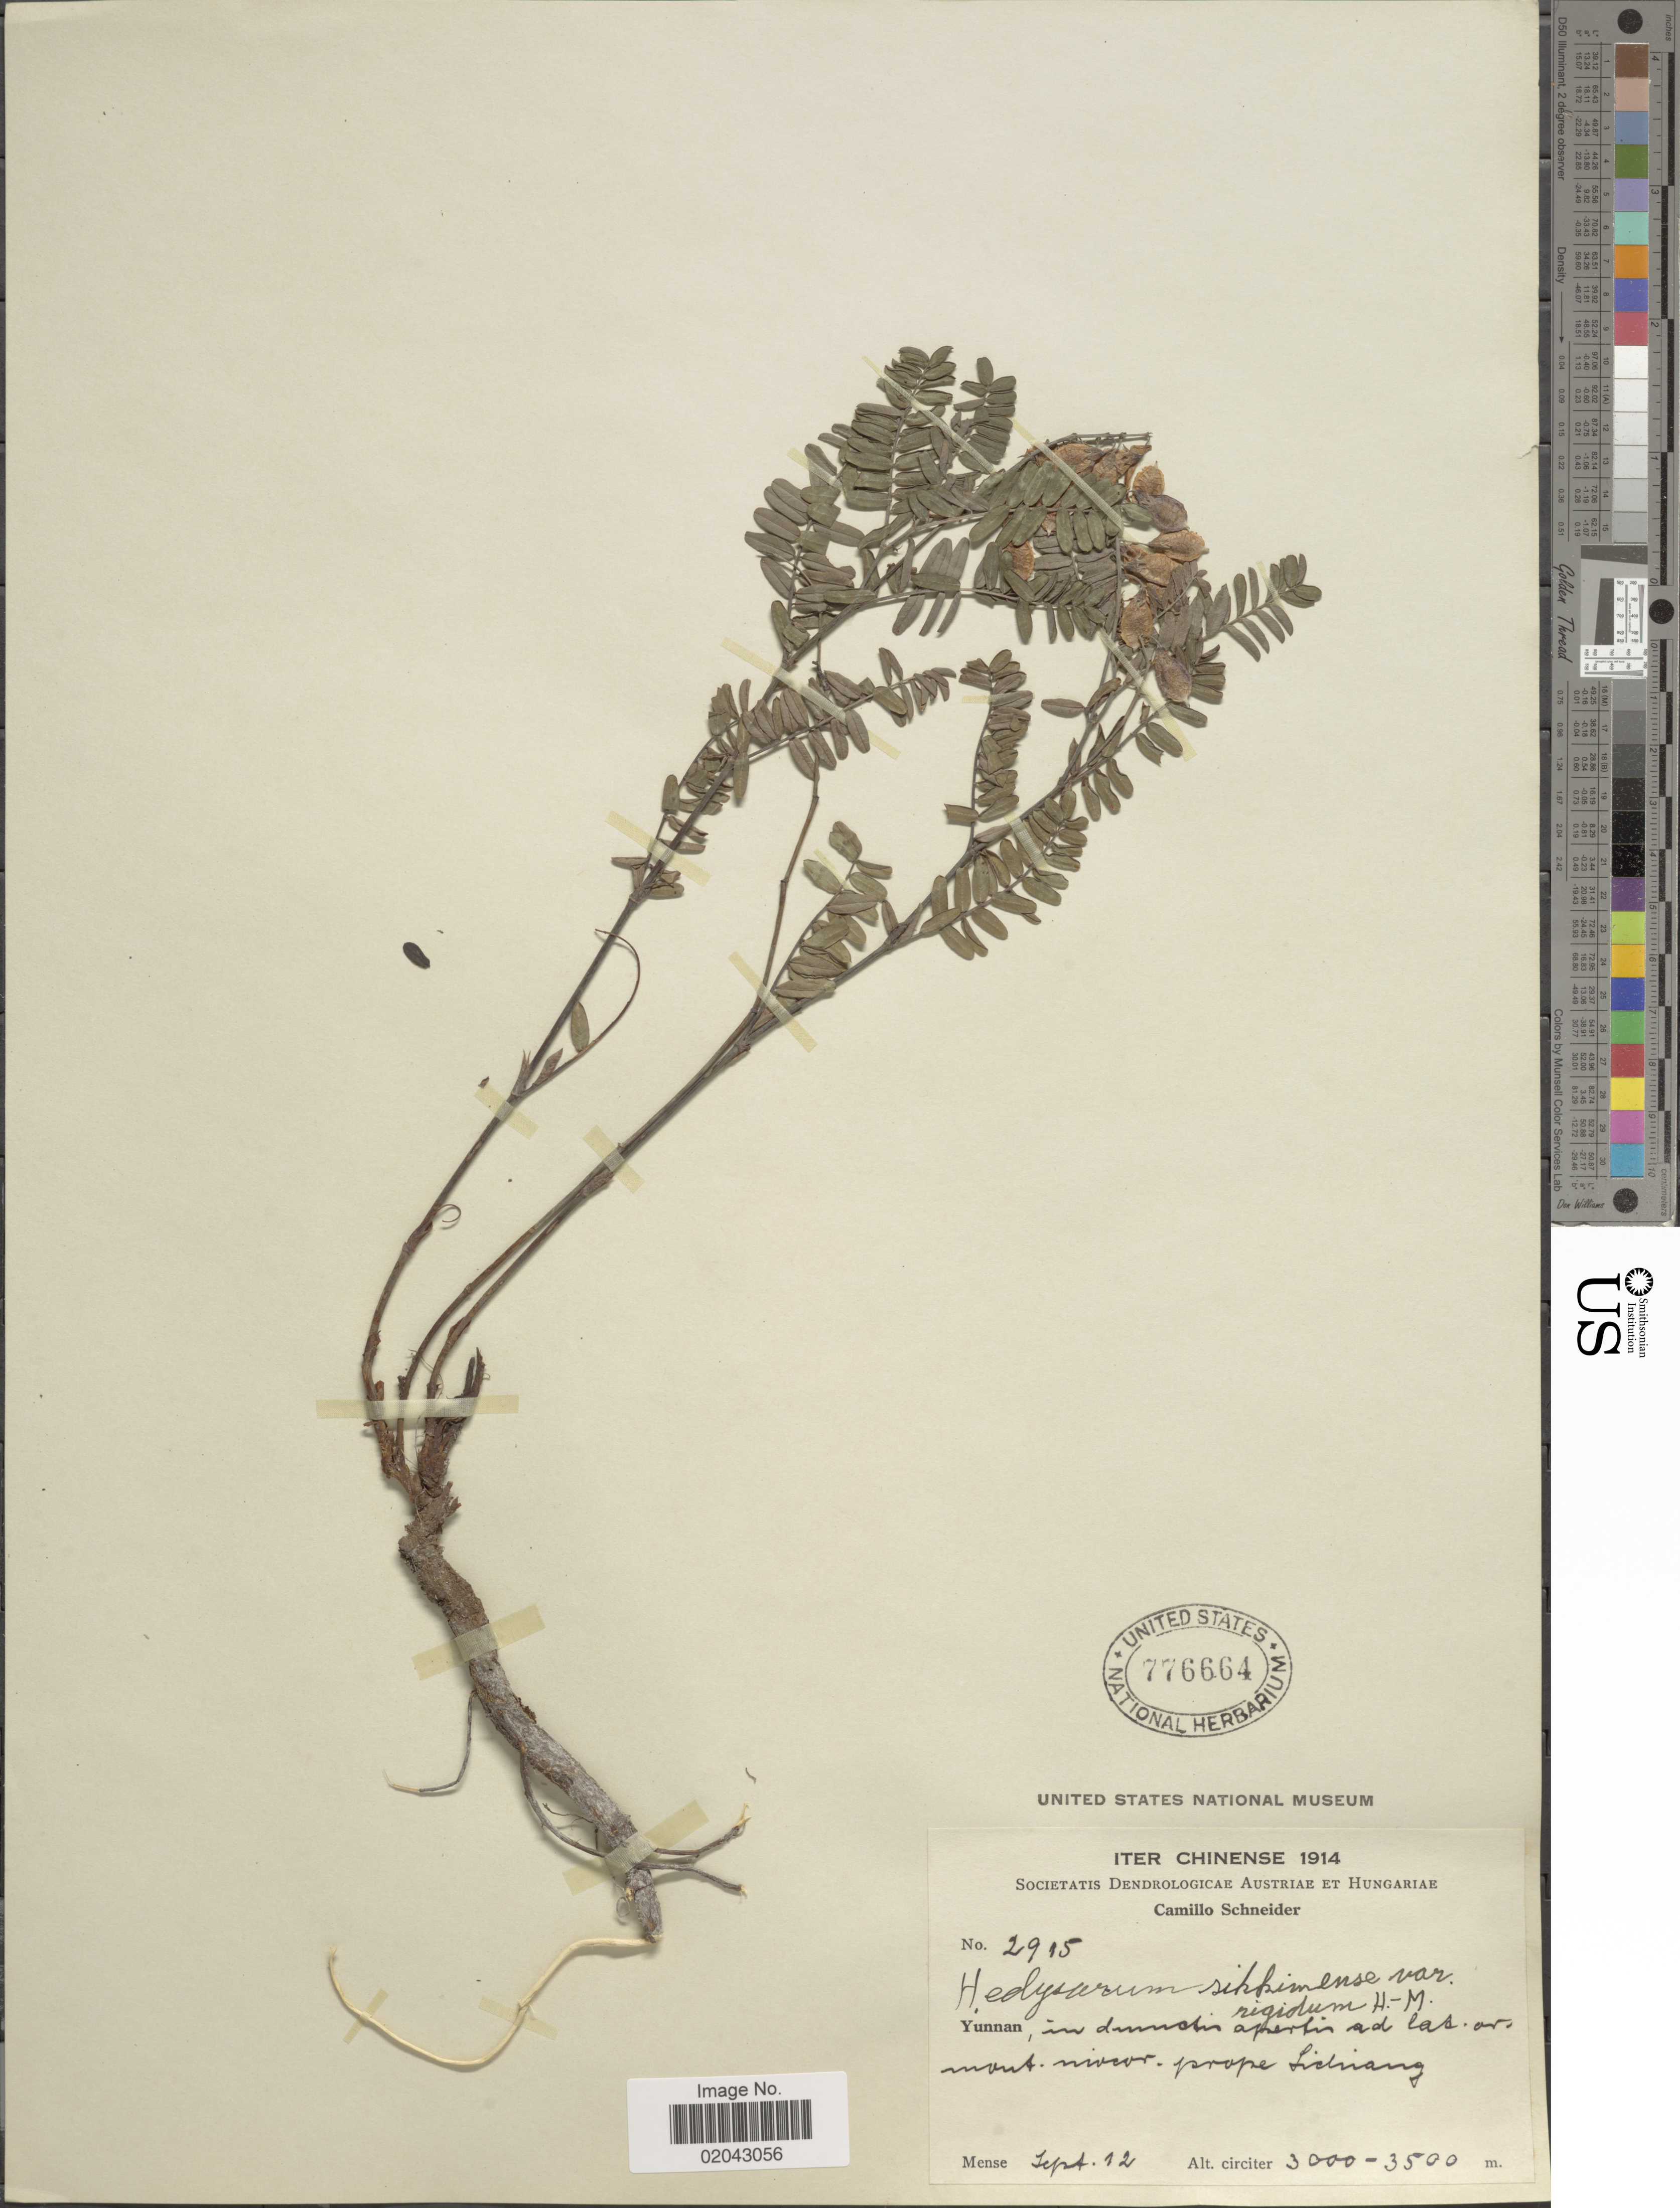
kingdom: Plantae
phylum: Tracheophyta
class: Magnoliopsida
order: Fabales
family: Fabaceae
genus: Hedysarum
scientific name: Hedysarum sikkimense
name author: Baker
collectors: C. K. Schneider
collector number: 2915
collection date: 1914-09-12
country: China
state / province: Yunnan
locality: Prope Lidiang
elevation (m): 3000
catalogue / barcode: US 776664